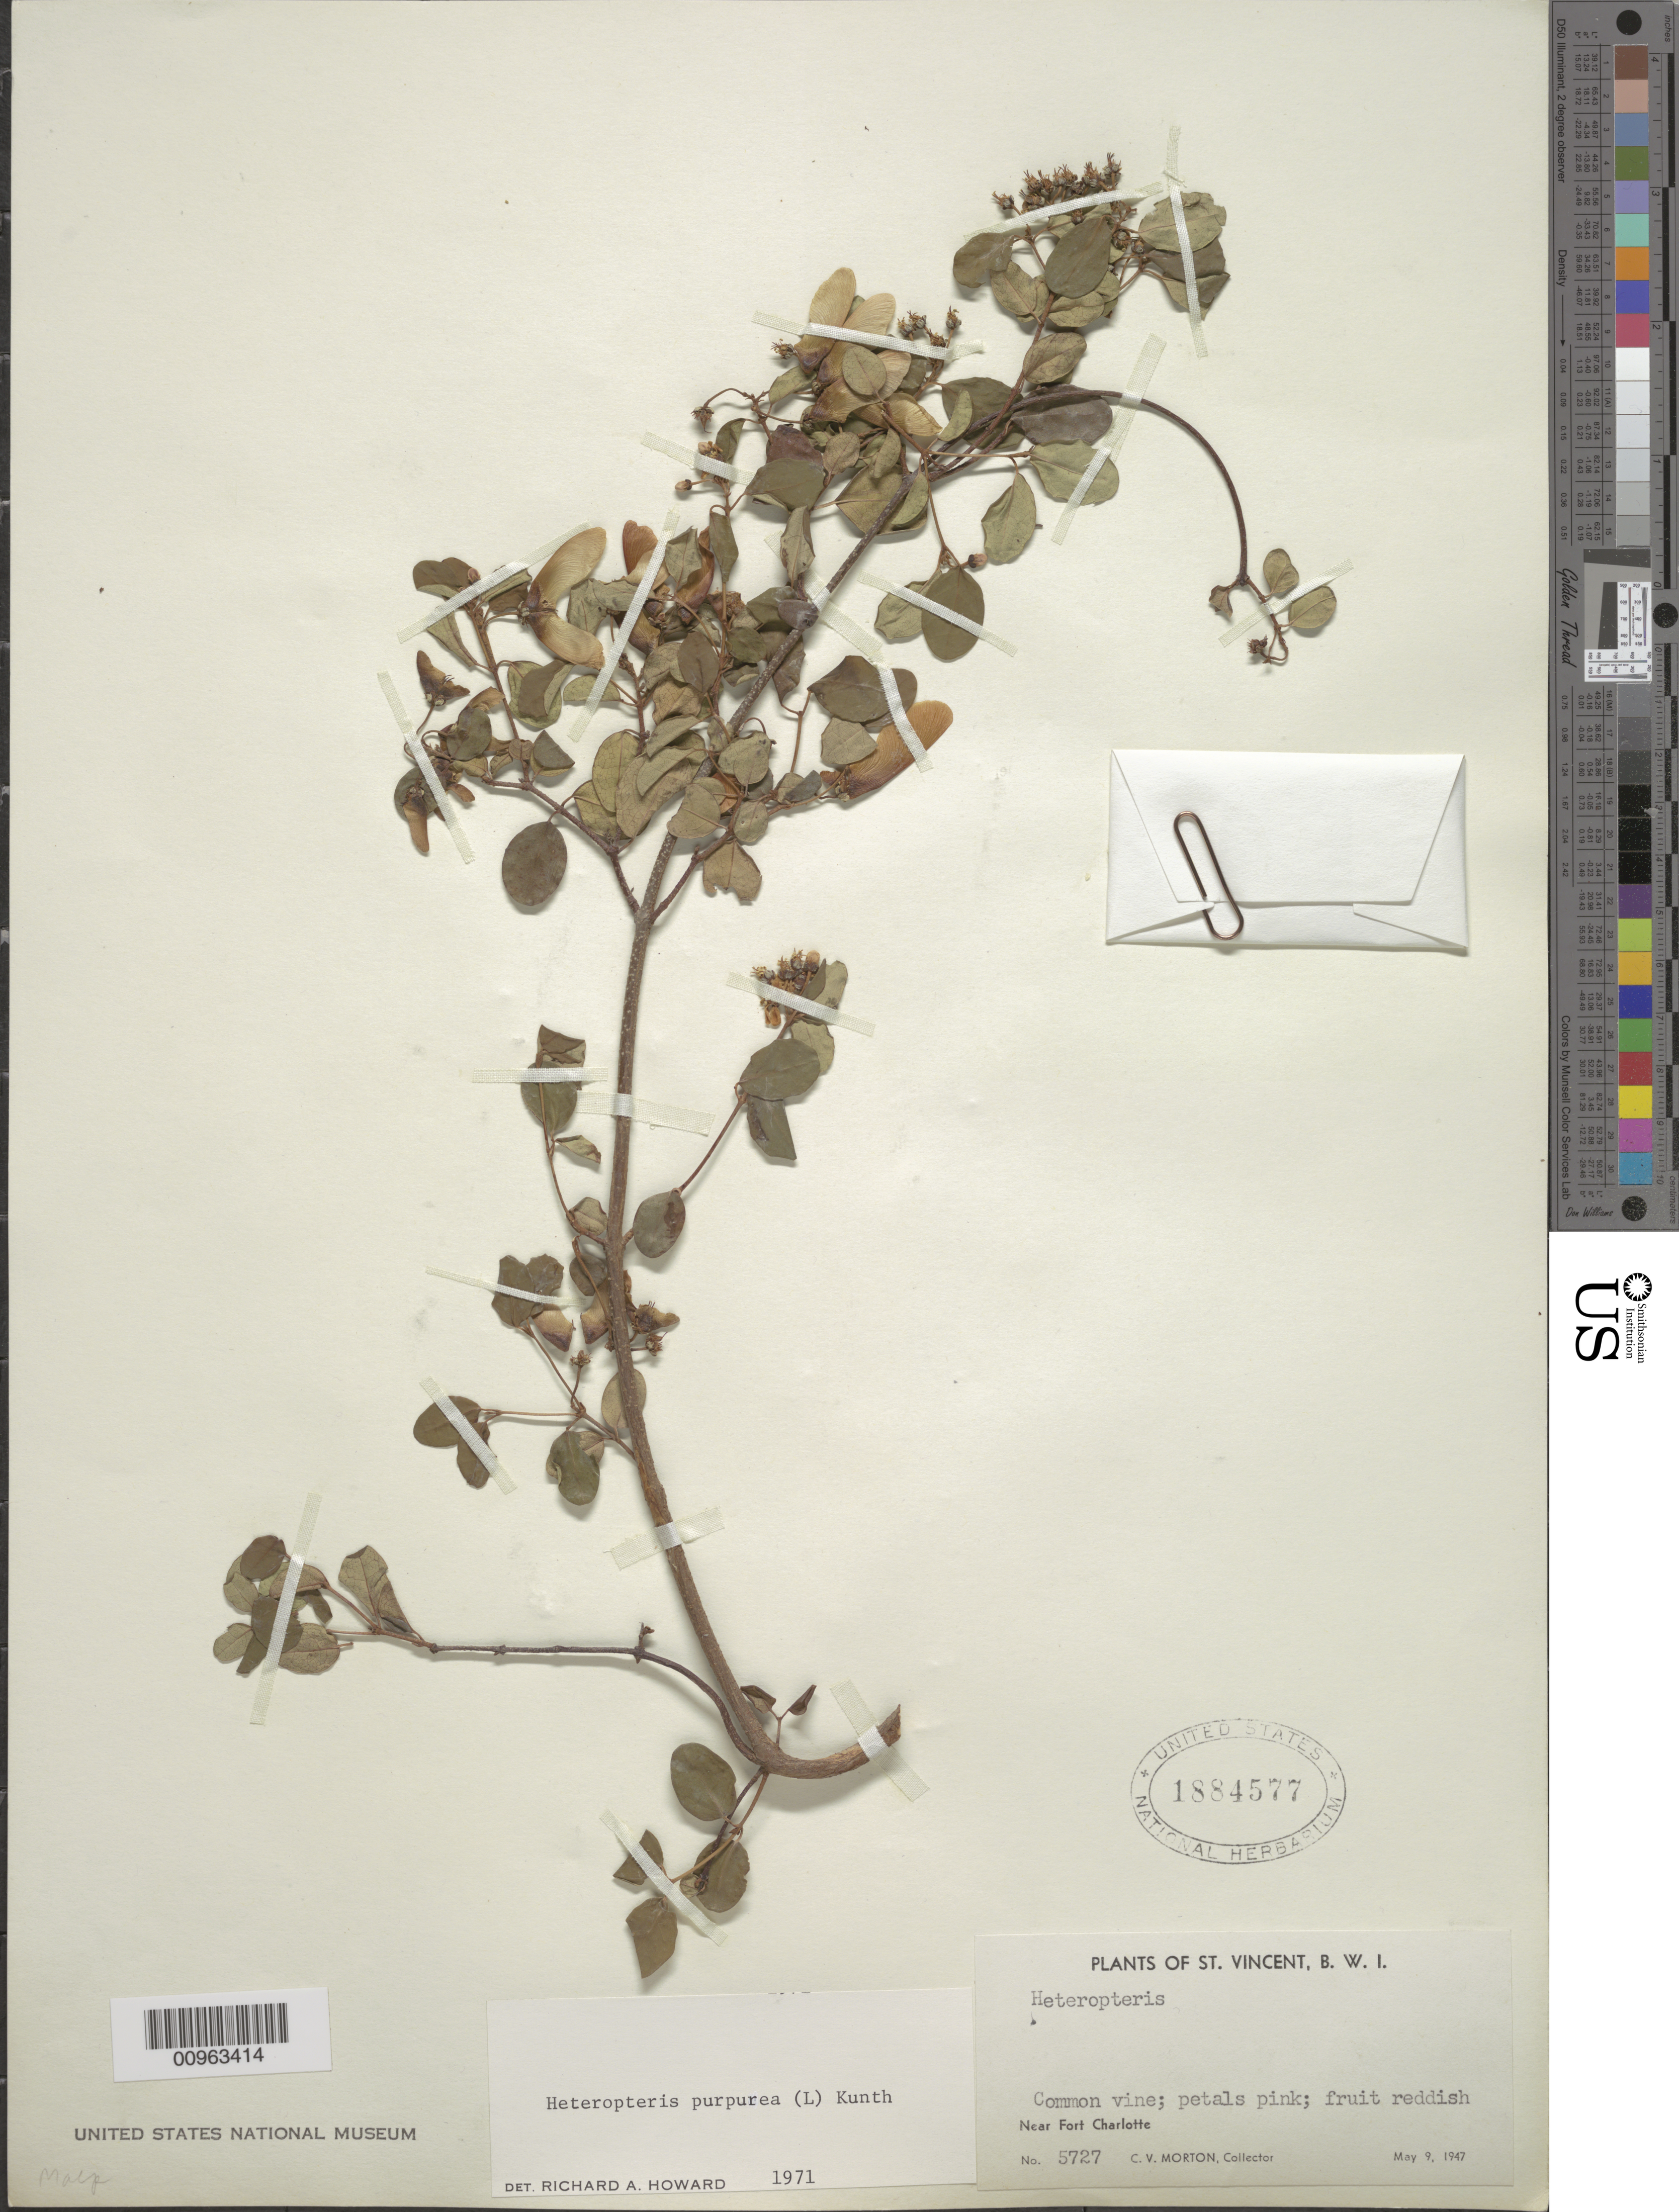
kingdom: Plantae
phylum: Tracheophyta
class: Magnoliopsida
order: Malpighiales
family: Malpighiaceae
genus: Heteropterys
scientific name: Heteropterys purpurea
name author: (L.) Kunth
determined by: Howard, R. A.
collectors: C. V. Morton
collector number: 5727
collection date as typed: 09 May 1947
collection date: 1947-05-09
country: St. Vincent - Grenadines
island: St. Vincent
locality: Near Fort Charlotte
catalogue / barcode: US 1884577